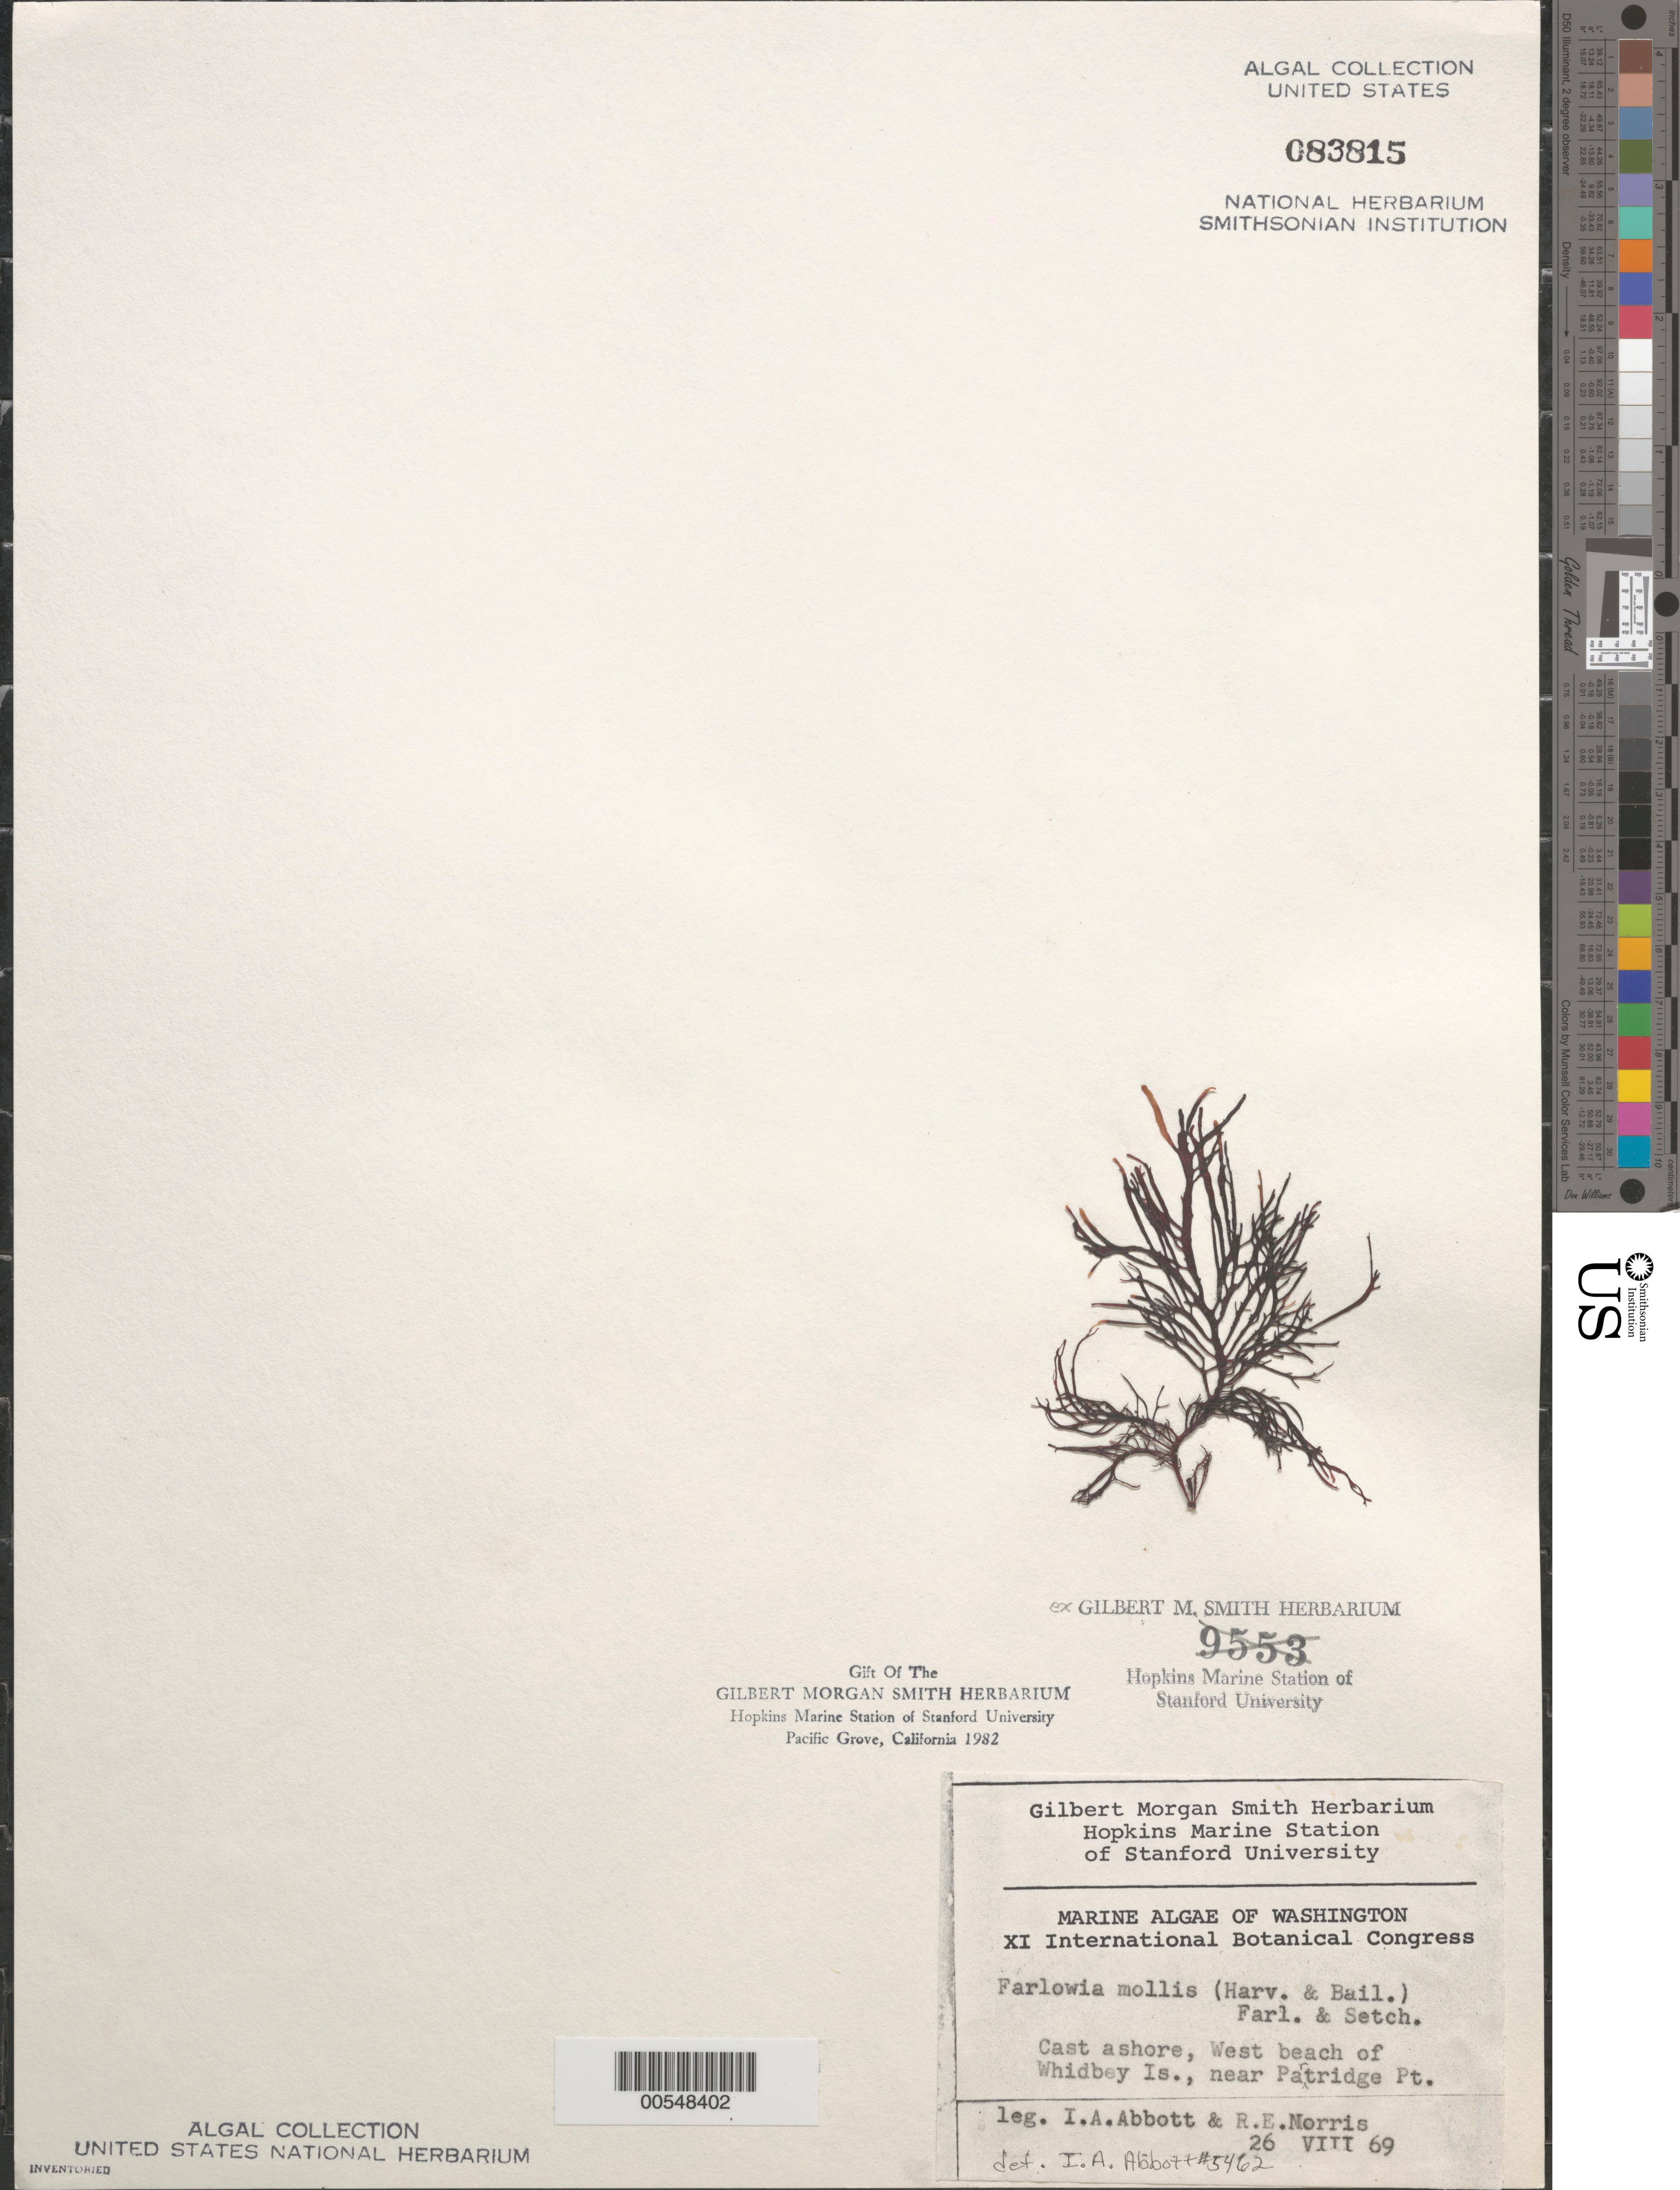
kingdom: Plantae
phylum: Rhodophyta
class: Florideophyceae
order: Gigartinales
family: Dumontiaceae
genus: Farlowia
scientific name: Farlowia mollis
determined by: Abbott, Isabella A.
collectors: I. A. Abbott & R. E. Norris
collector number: IAA 5462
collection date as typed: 26 Aug 1969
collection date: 1969-08-26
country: United States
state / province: Washington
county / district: Island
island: Whidbey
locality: West Beach near Partridge Point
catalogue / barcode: US 83815